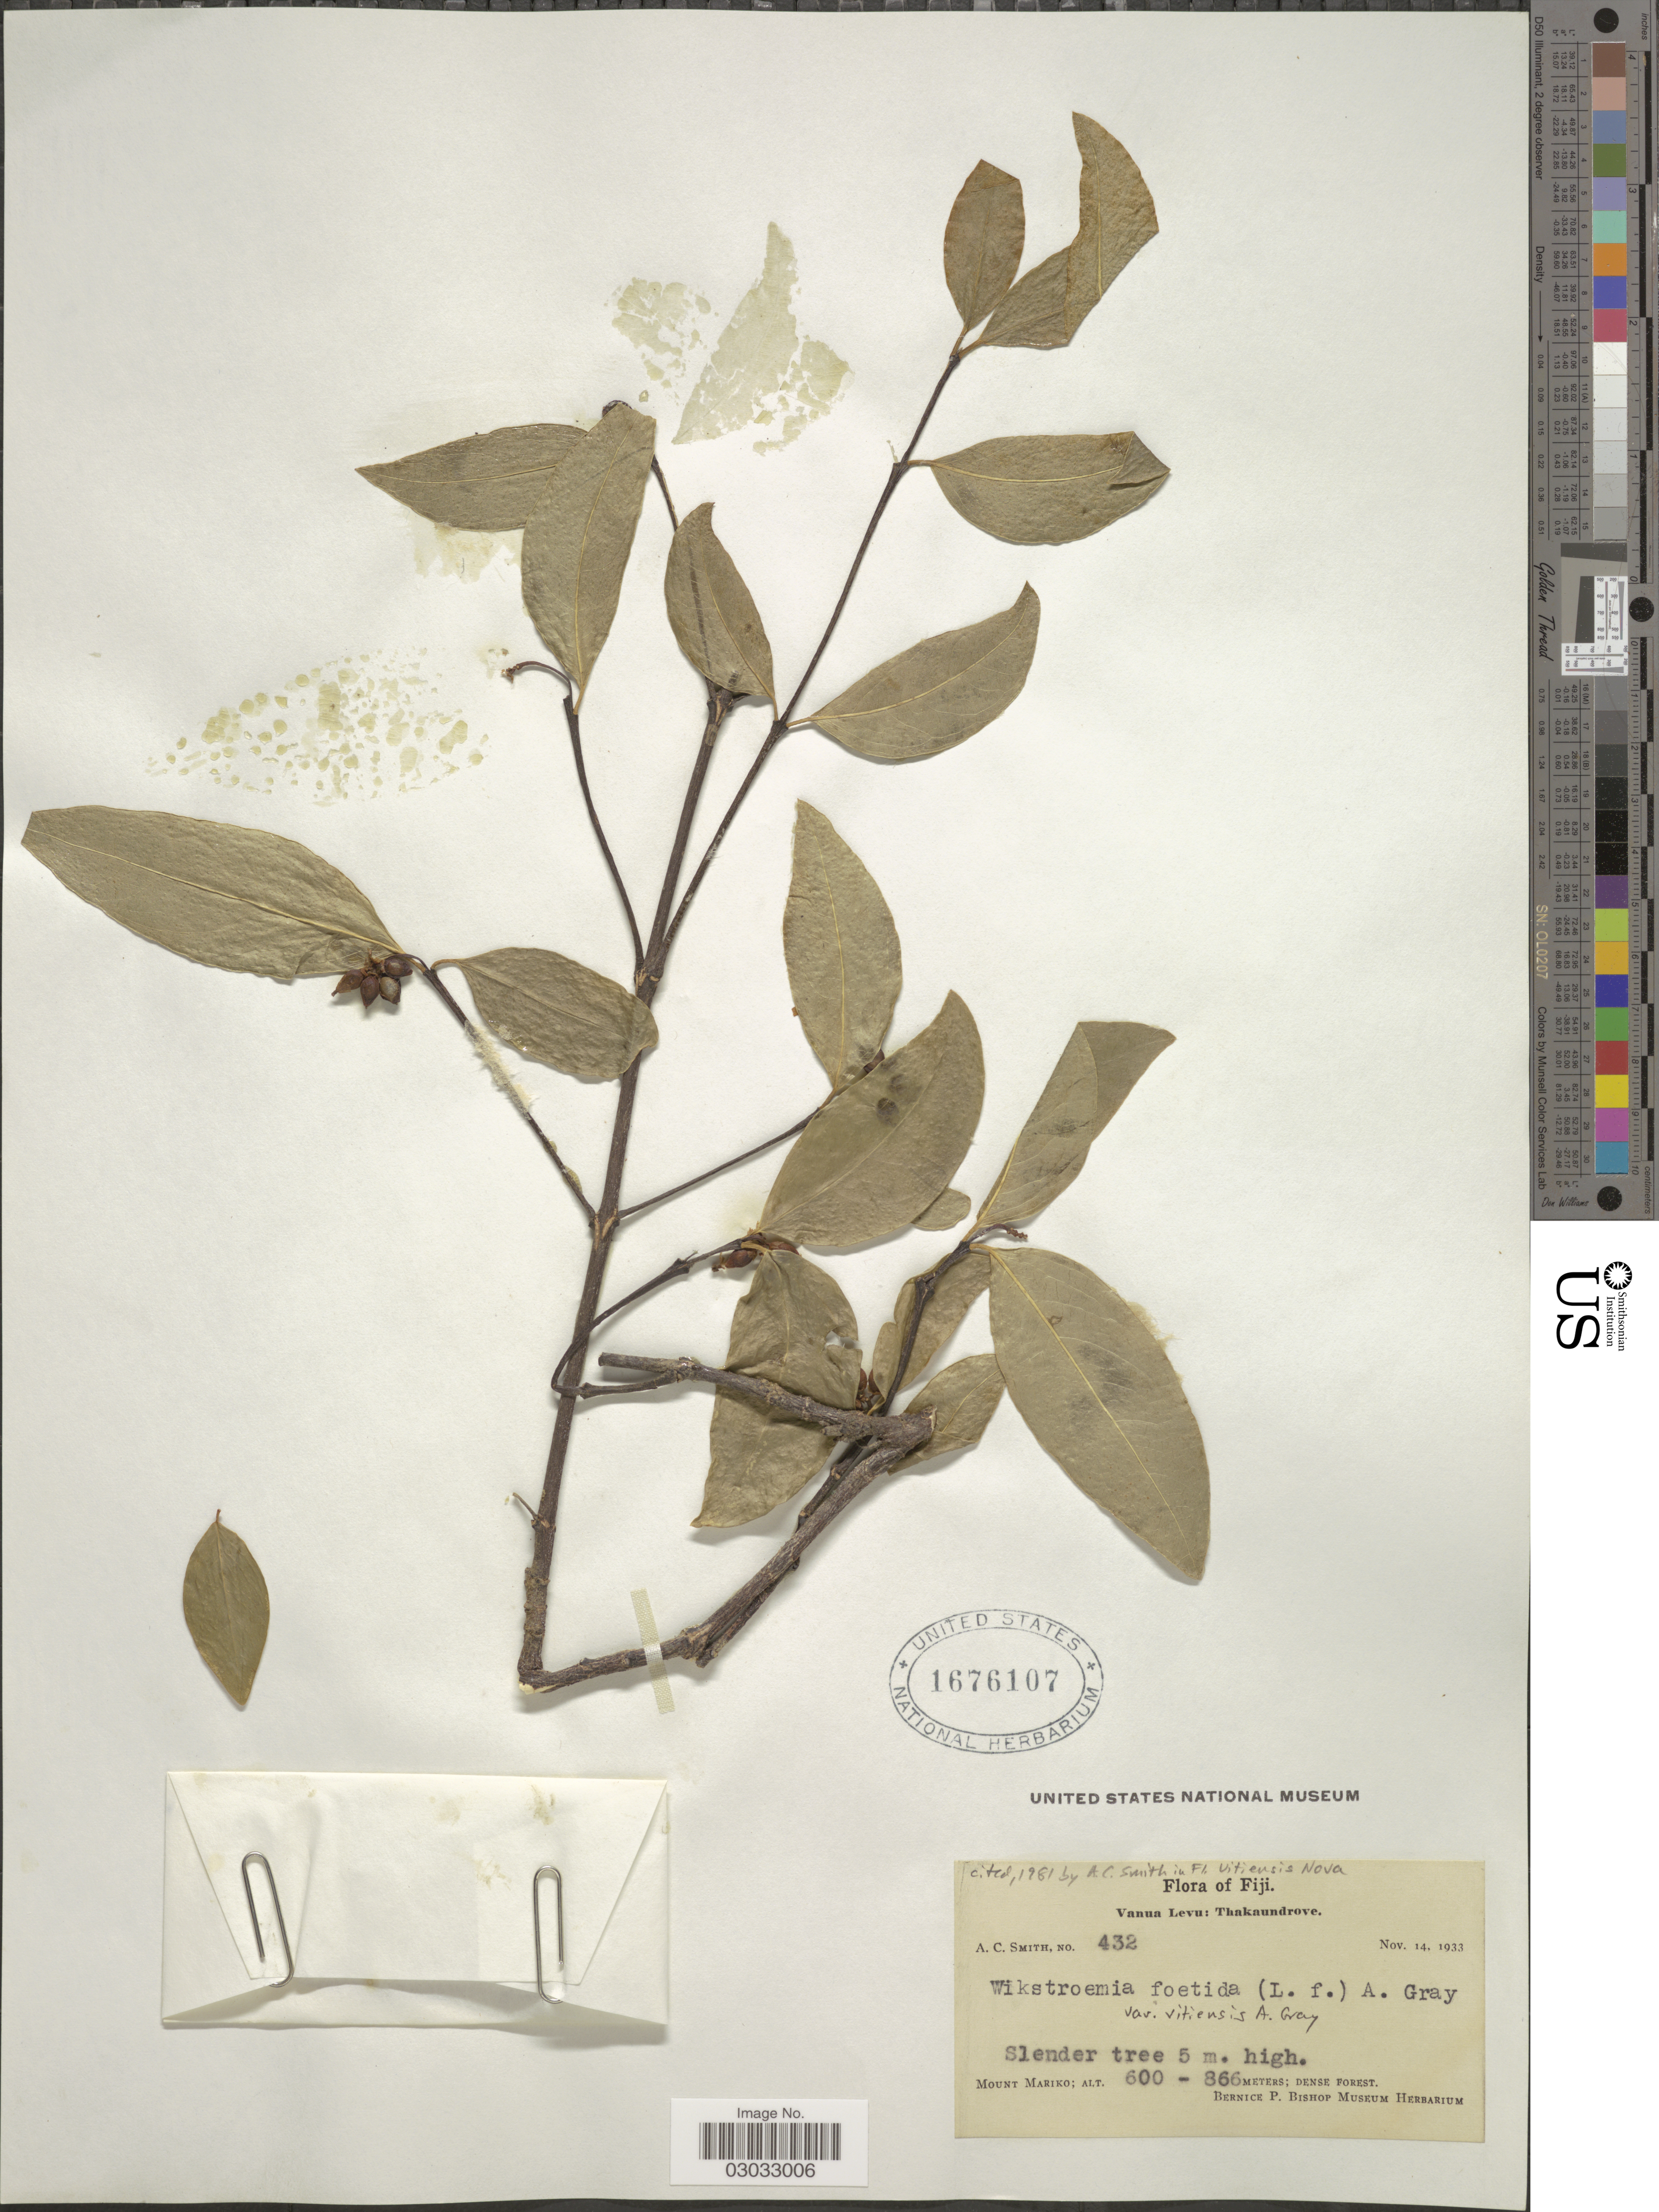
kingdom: Plantae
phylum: Tracheophyta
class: Magnoliopsida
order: Malvales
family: Thymelaeaceae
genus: Wikstroemia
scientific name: Wikstroemia coriacea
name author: Seem.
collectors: A. C. Smith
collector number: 432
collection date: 1933-11-14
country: Fiji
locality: Vanua Levu: Thakaundrove. Mount Mariko.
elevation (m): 600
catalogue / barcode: US 1676107